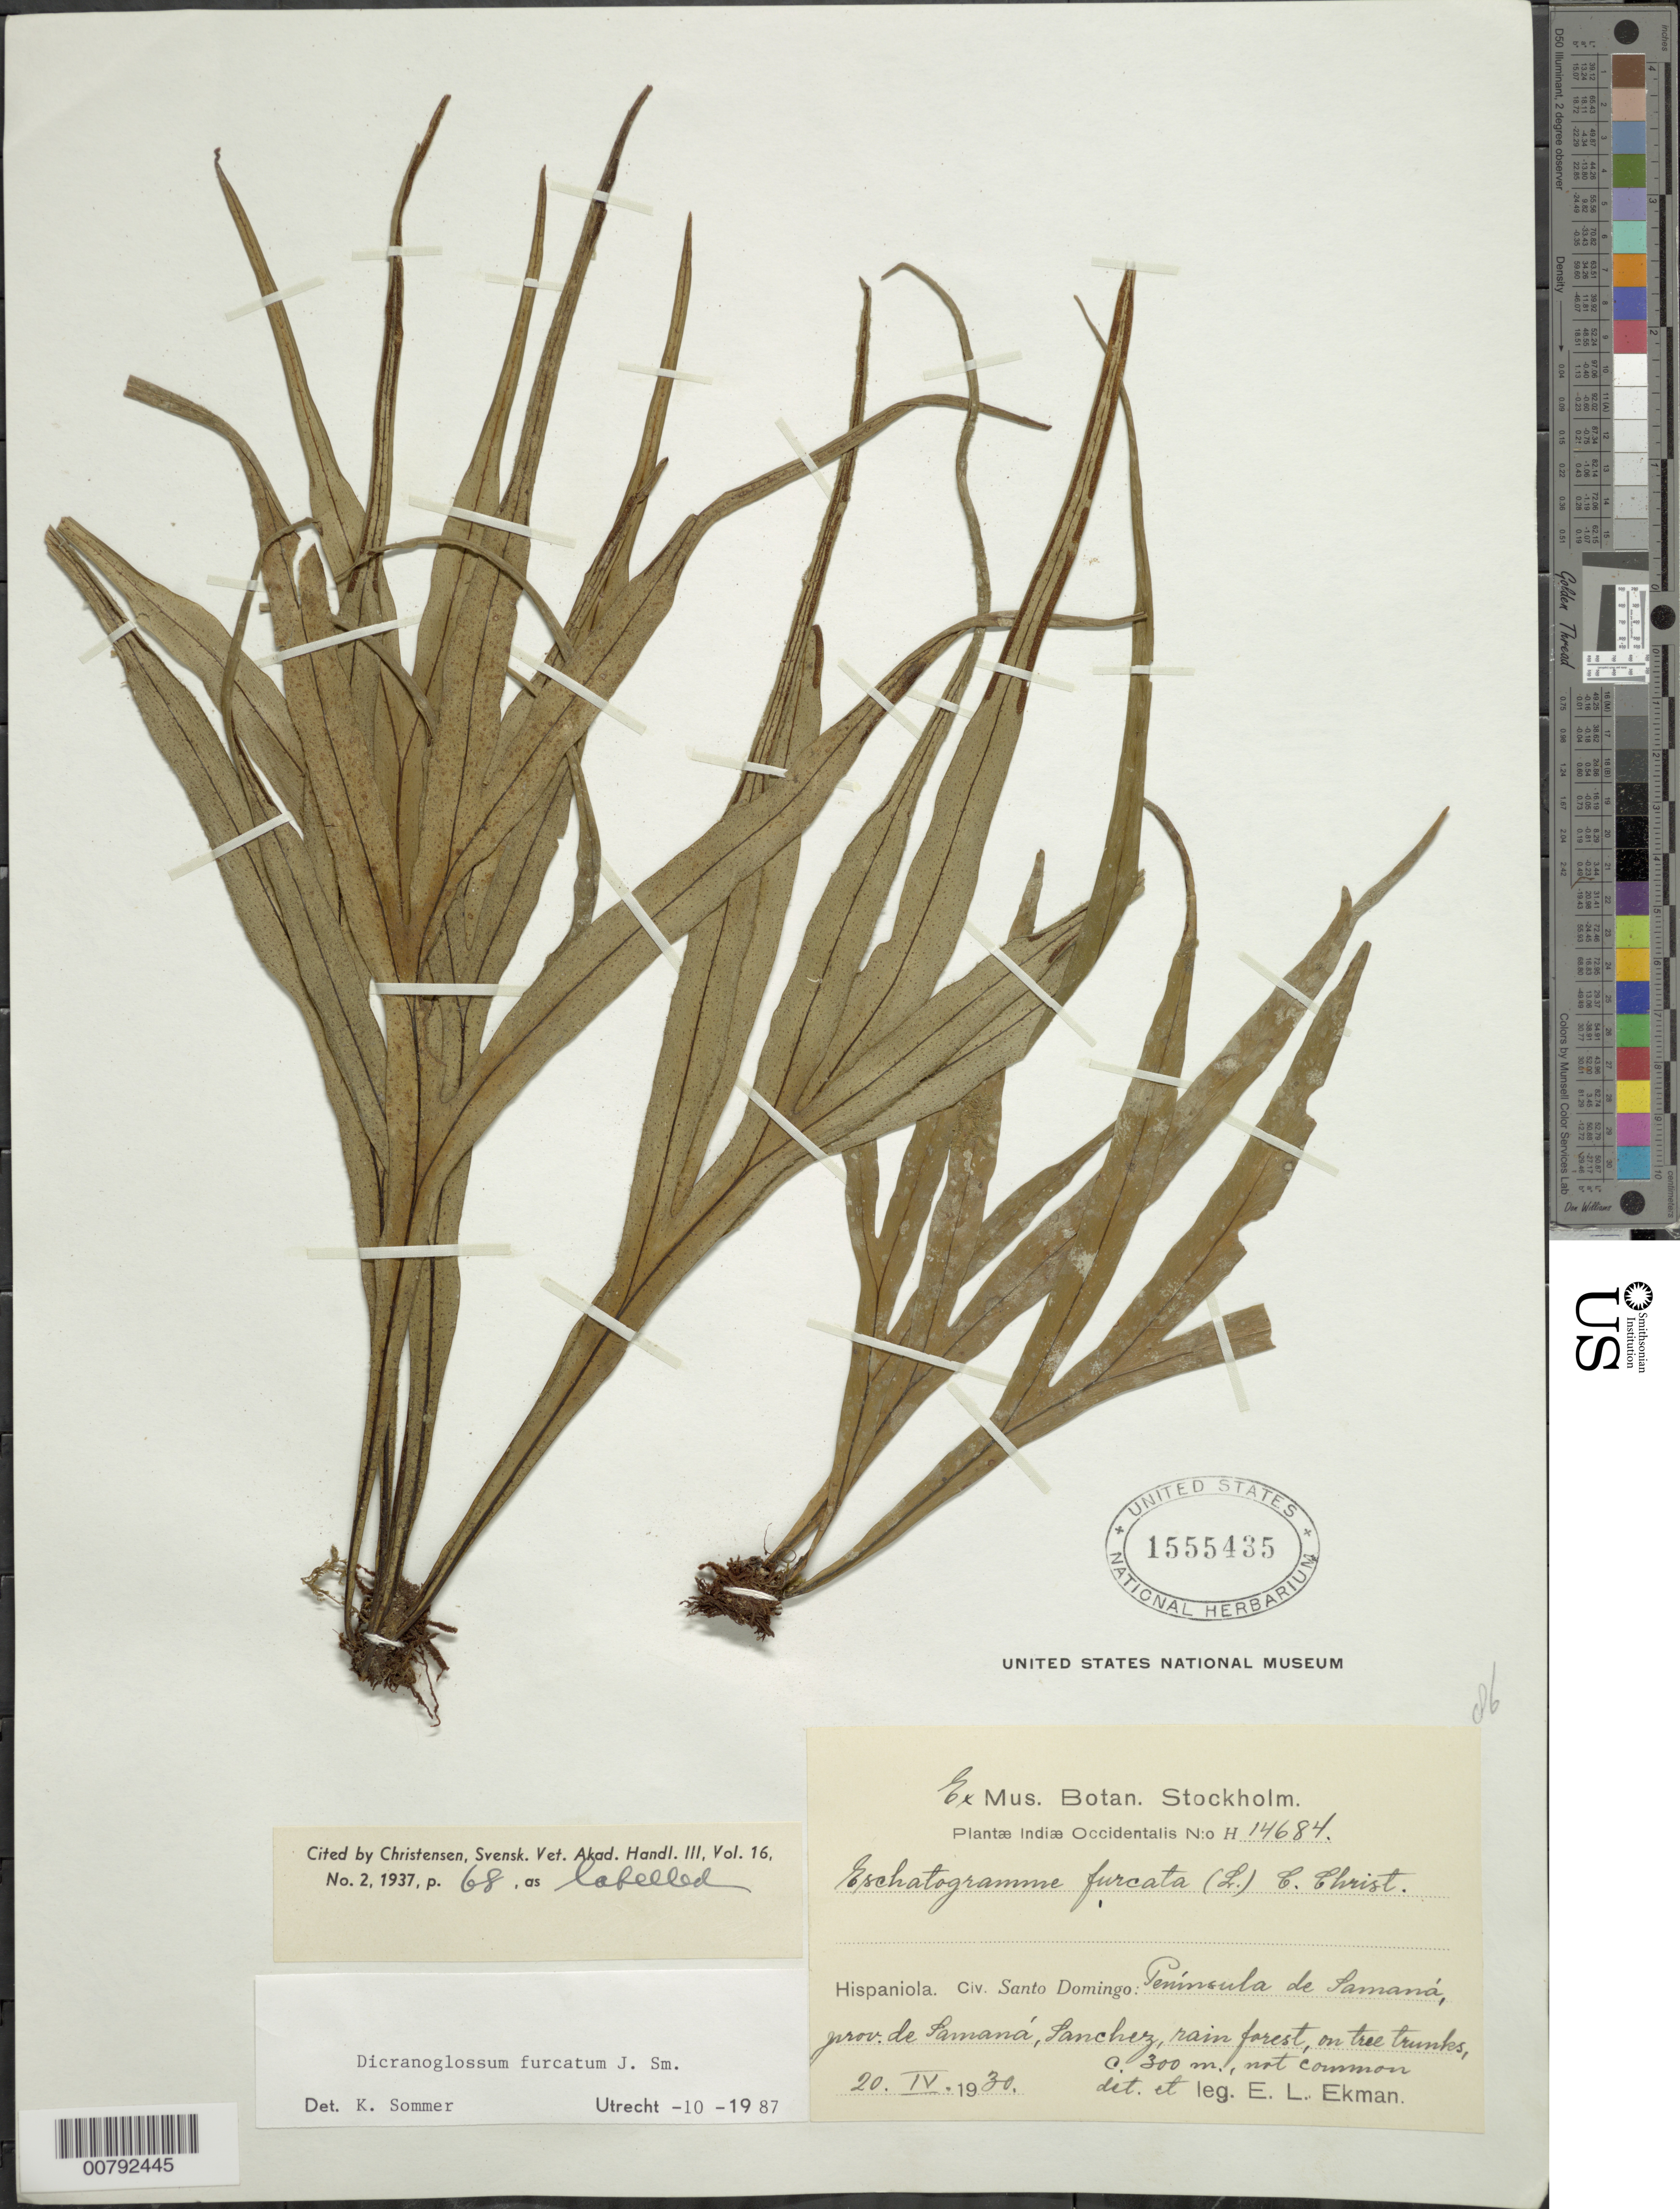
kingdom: Plantae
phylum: Tracheophyta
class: Polypodiopsida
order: Polypodiales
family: Polypodiaceae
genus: Pleopeltis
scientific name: Pleopeltis furcata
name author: (L.) A.R. Sm.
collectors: E. L. Ekman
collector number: H 14684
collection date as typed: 20 Apr 1930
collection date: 1930-04-20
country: Dominican Republic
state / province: Samana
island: Hispaniola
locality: Peninsula de Samaná, Sanchez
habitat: Rainforest, on tree trunks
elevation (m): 300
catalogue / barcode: US 1555435